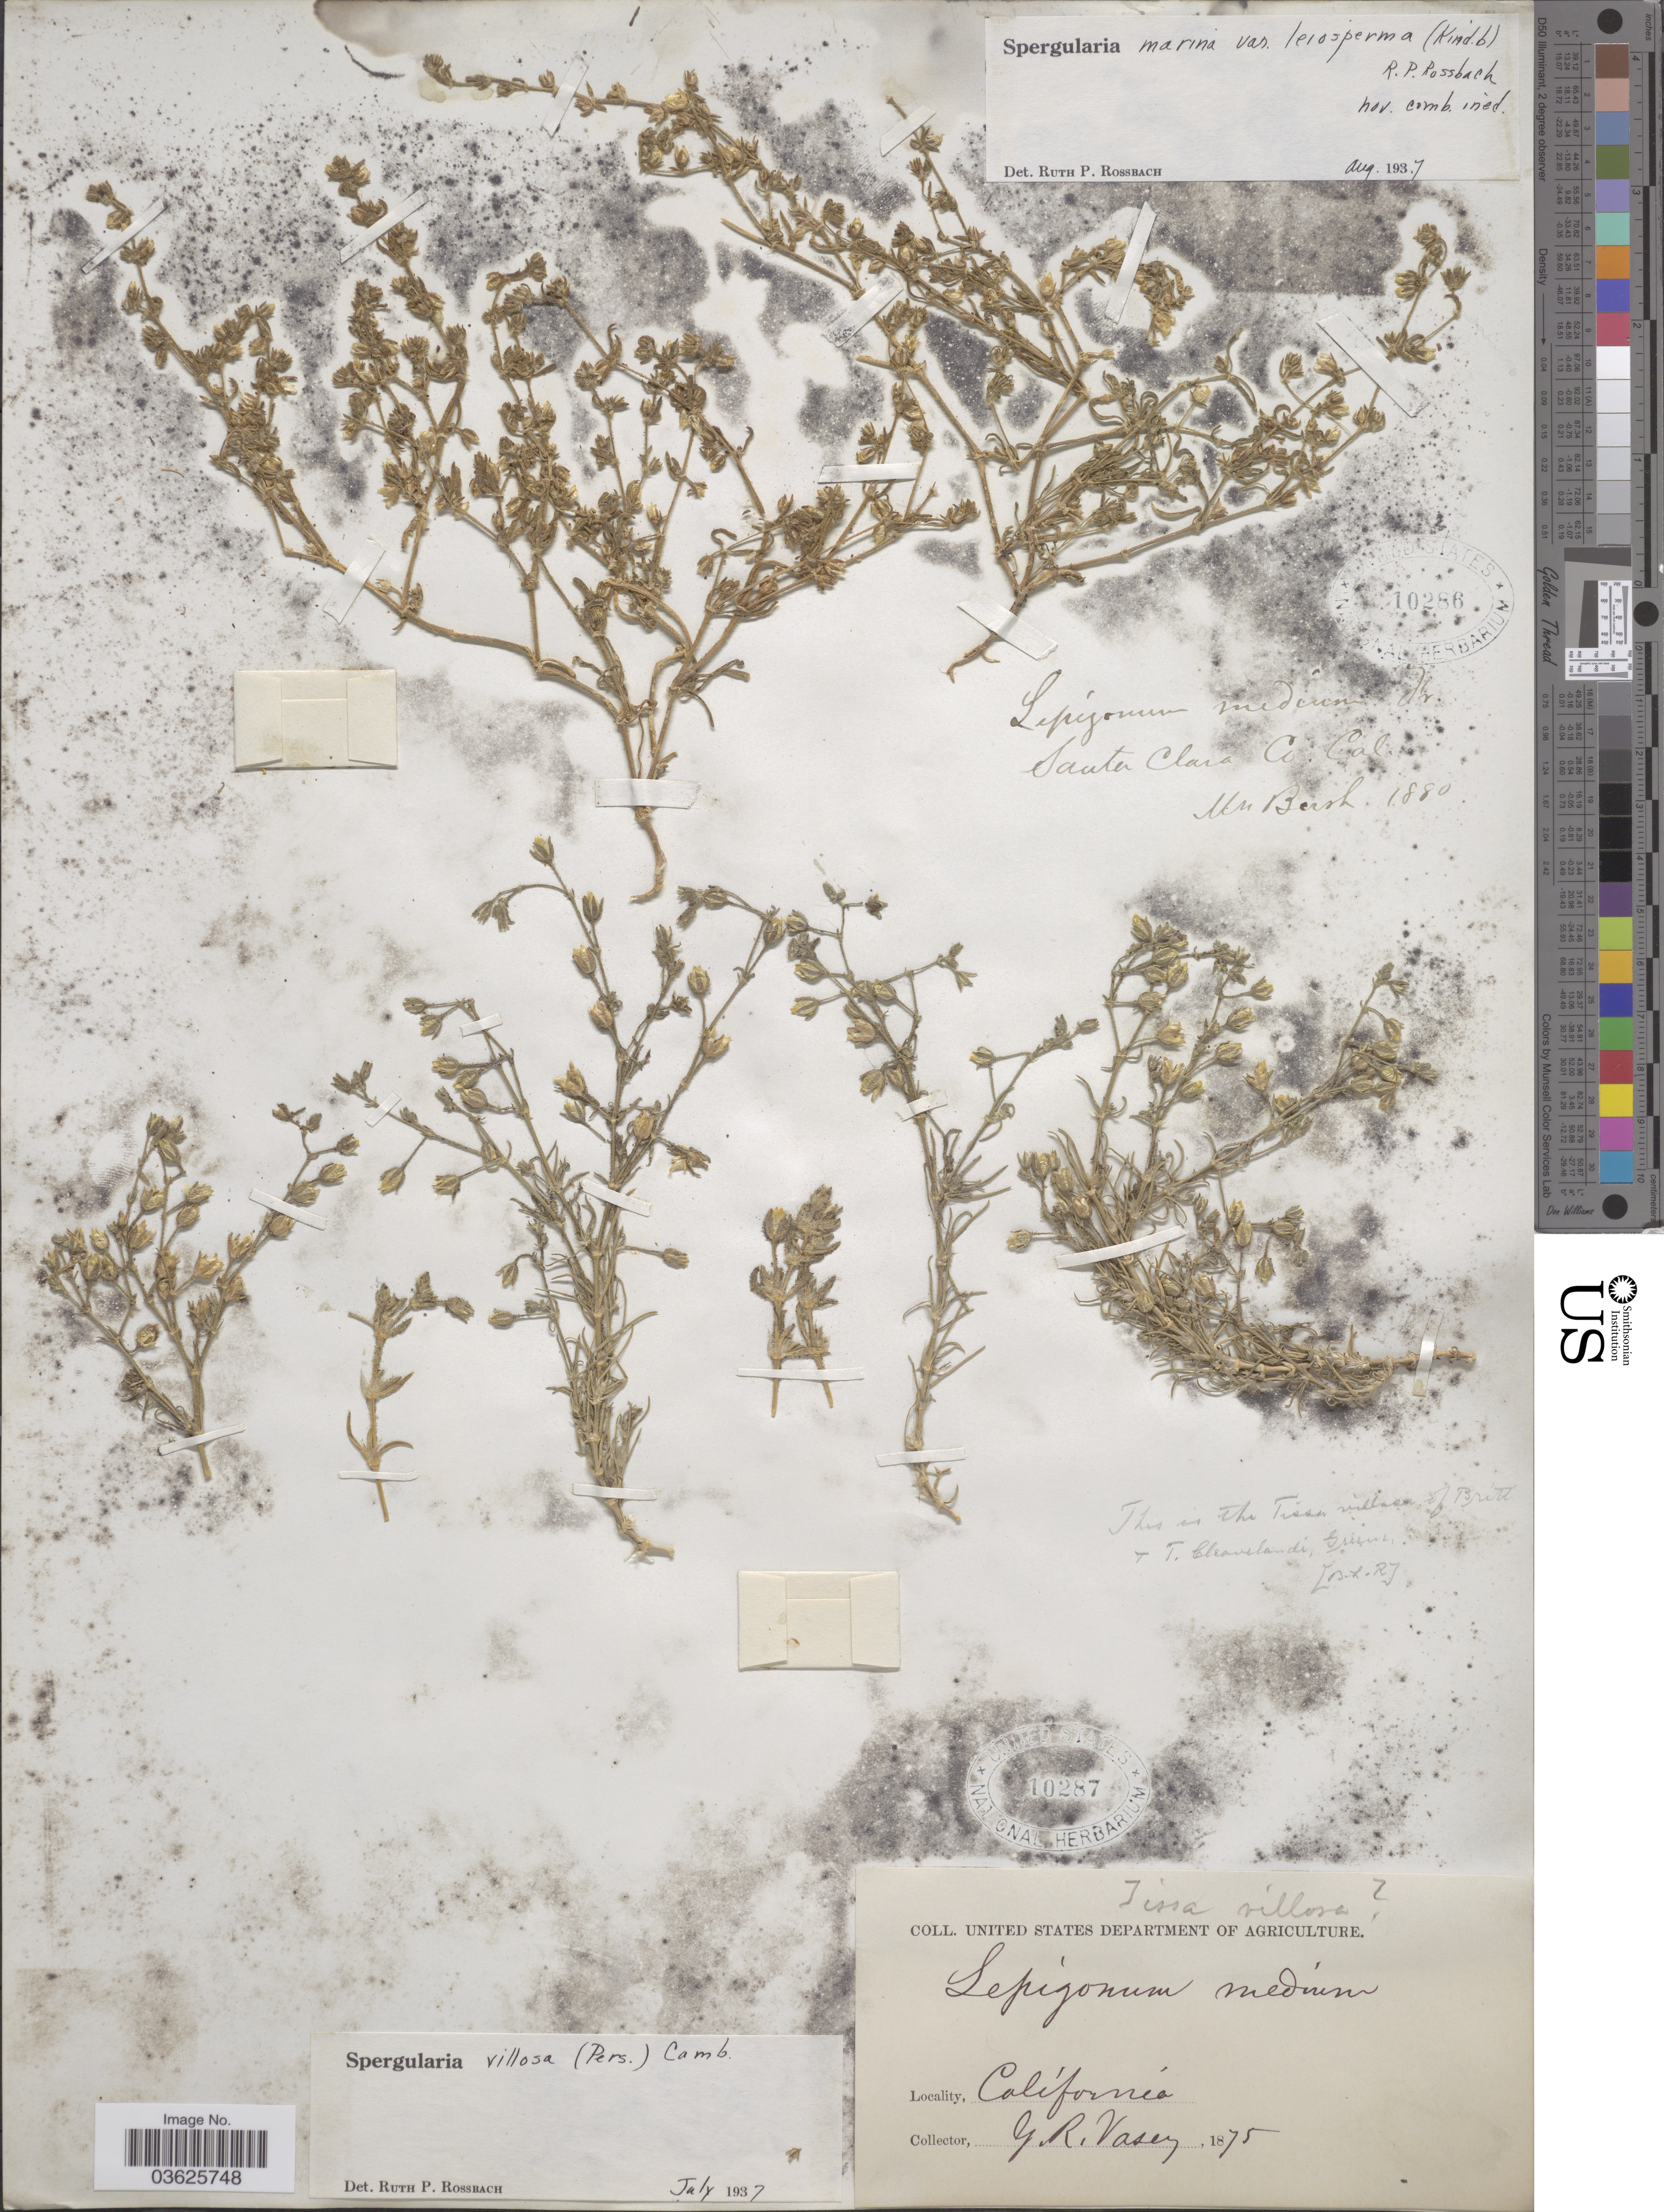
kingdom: Plantae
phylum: Tracheophyta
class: Magnoliopsida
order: Caryophyllales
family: Caryophyllaceae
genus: Spergularia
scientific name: Spergularia villosa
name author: (Pers.) Cambess.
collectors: G. R. Vasey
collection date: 1875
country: United States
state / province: California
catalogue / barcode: US 10287